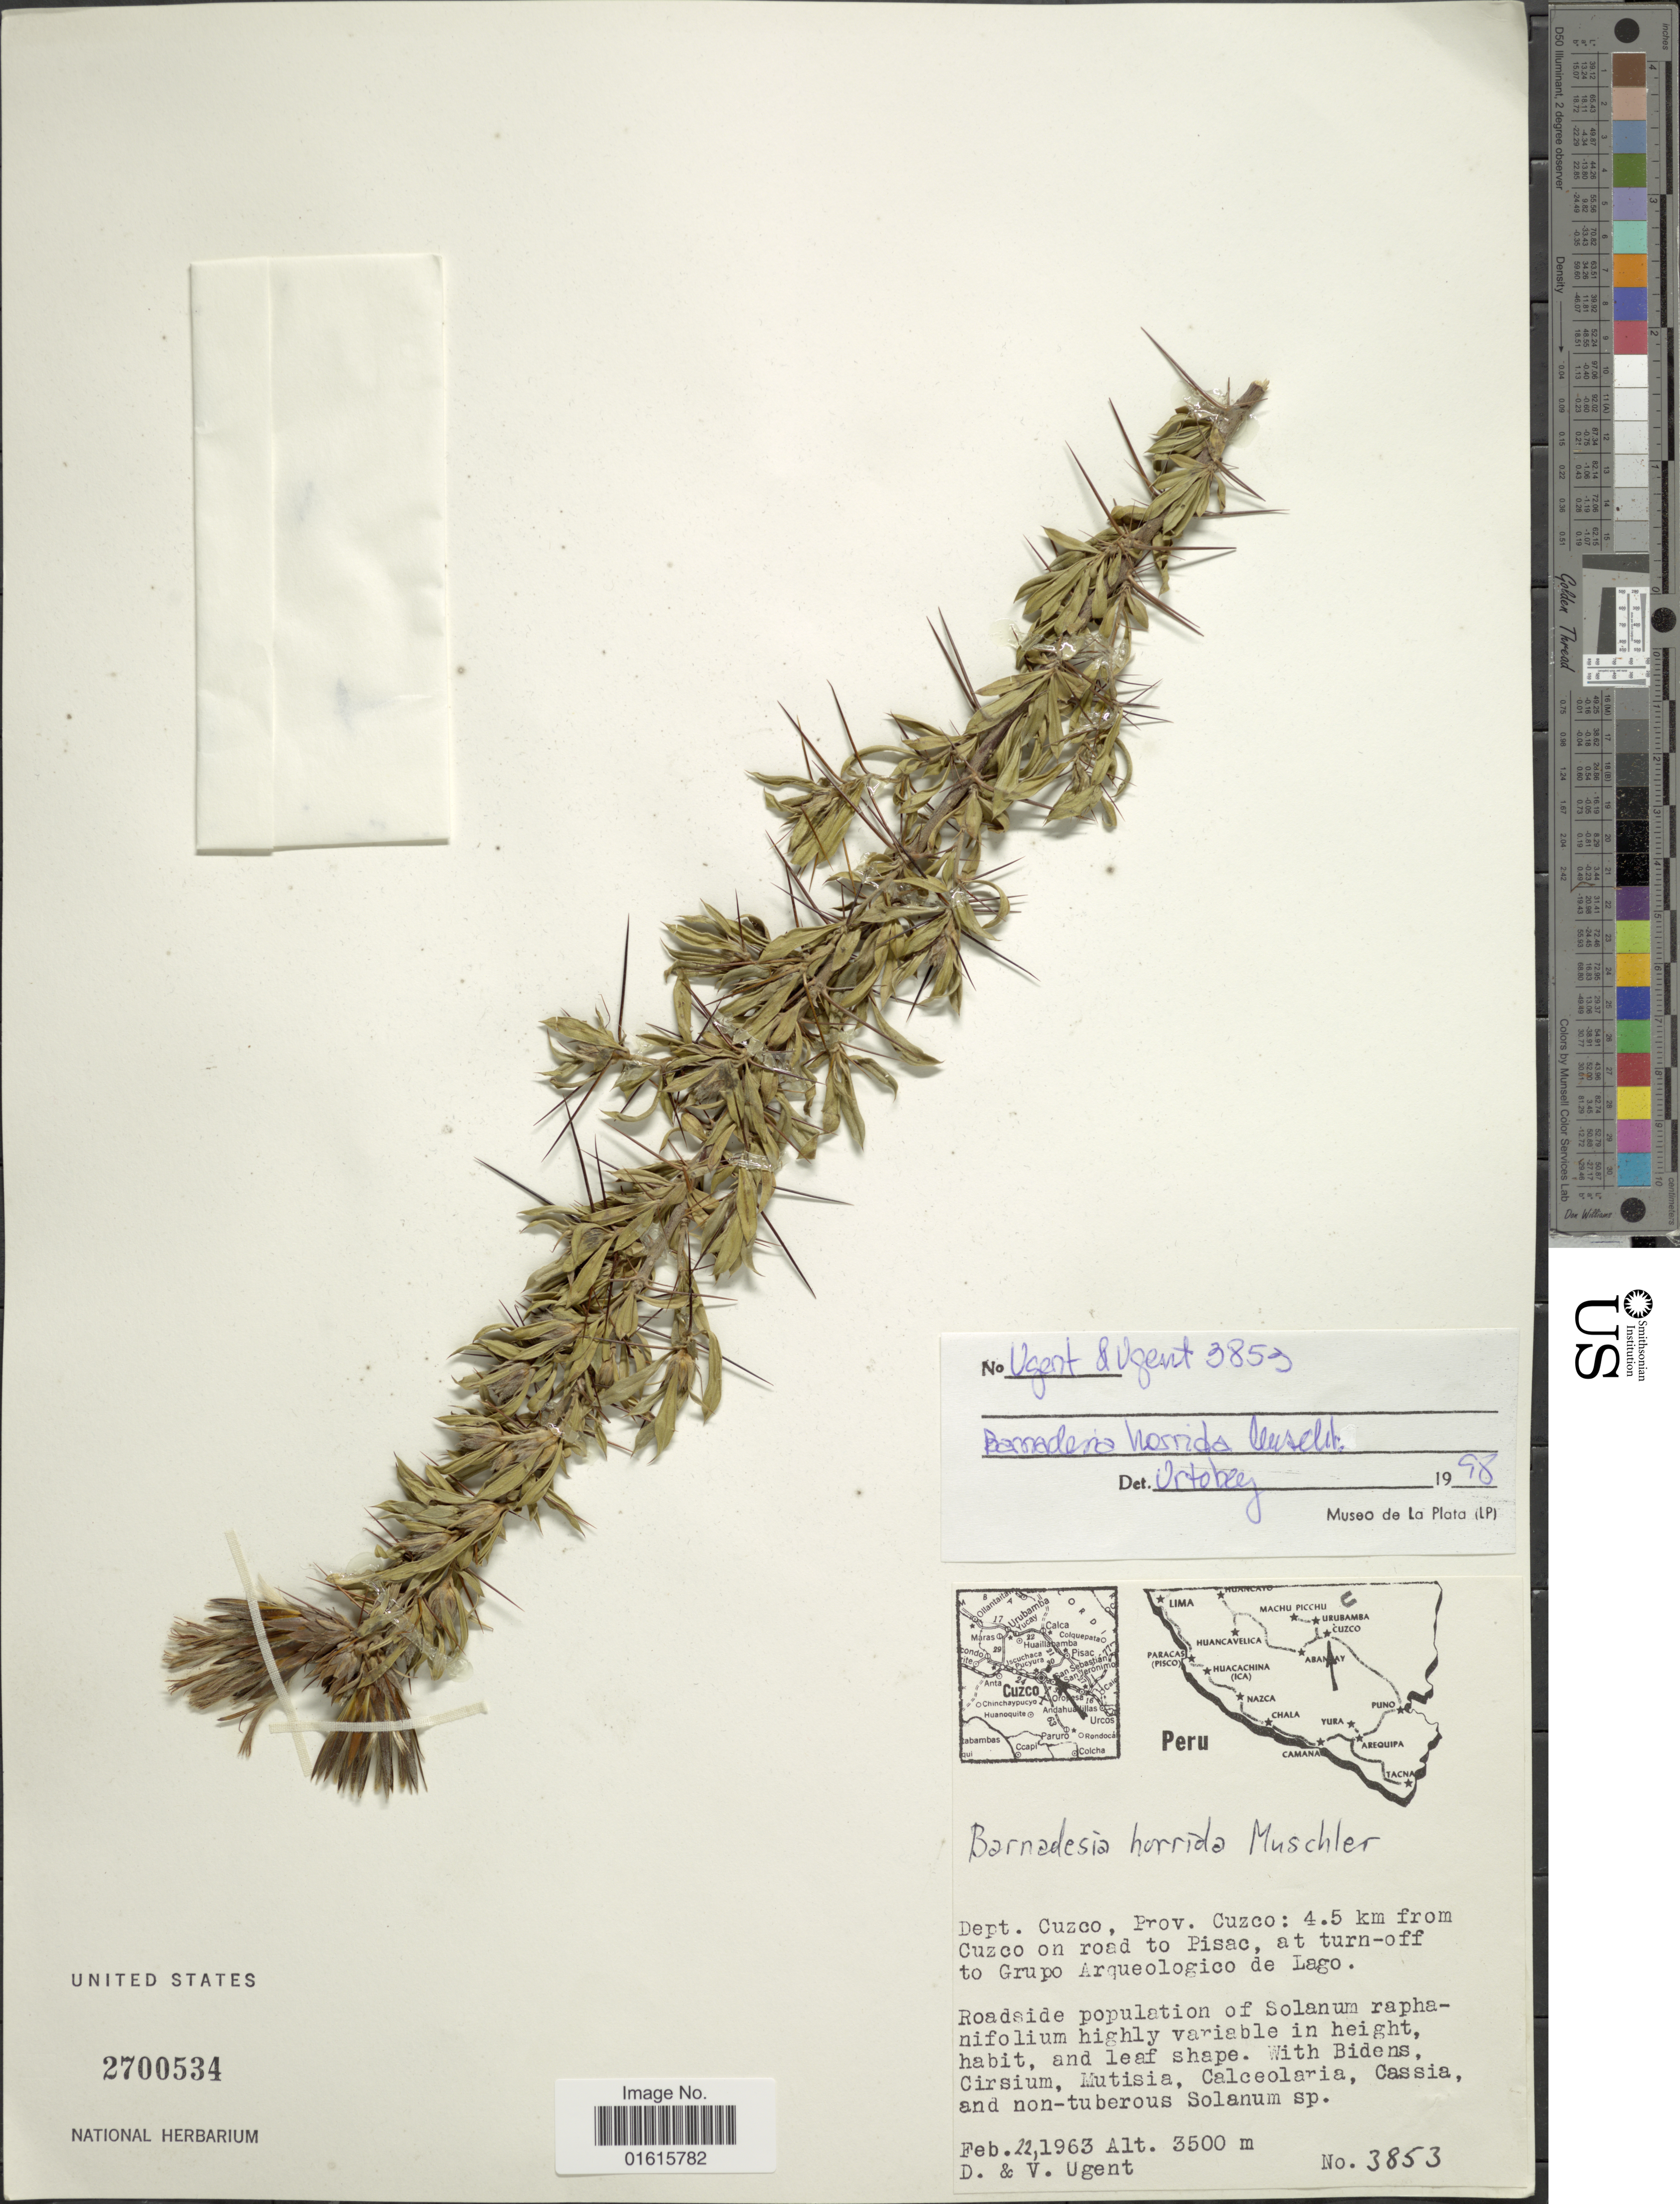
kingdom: Plantae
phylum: Tracheophyta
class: Magnoliopsida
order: Asterales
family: Asteraceae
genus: Barnadesia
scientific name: Barnadesia horrida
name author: Muschl.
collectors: D. Ugent & V. Ugent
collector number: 3853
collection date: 1963-02-22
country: Peru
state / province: Cusco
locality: Prov. Cuzco: 4.5 km from Cuzco on road to Pisac, at turn off to Grupo Arqueologica de Lago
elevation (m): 3500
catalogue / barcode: US 2700534